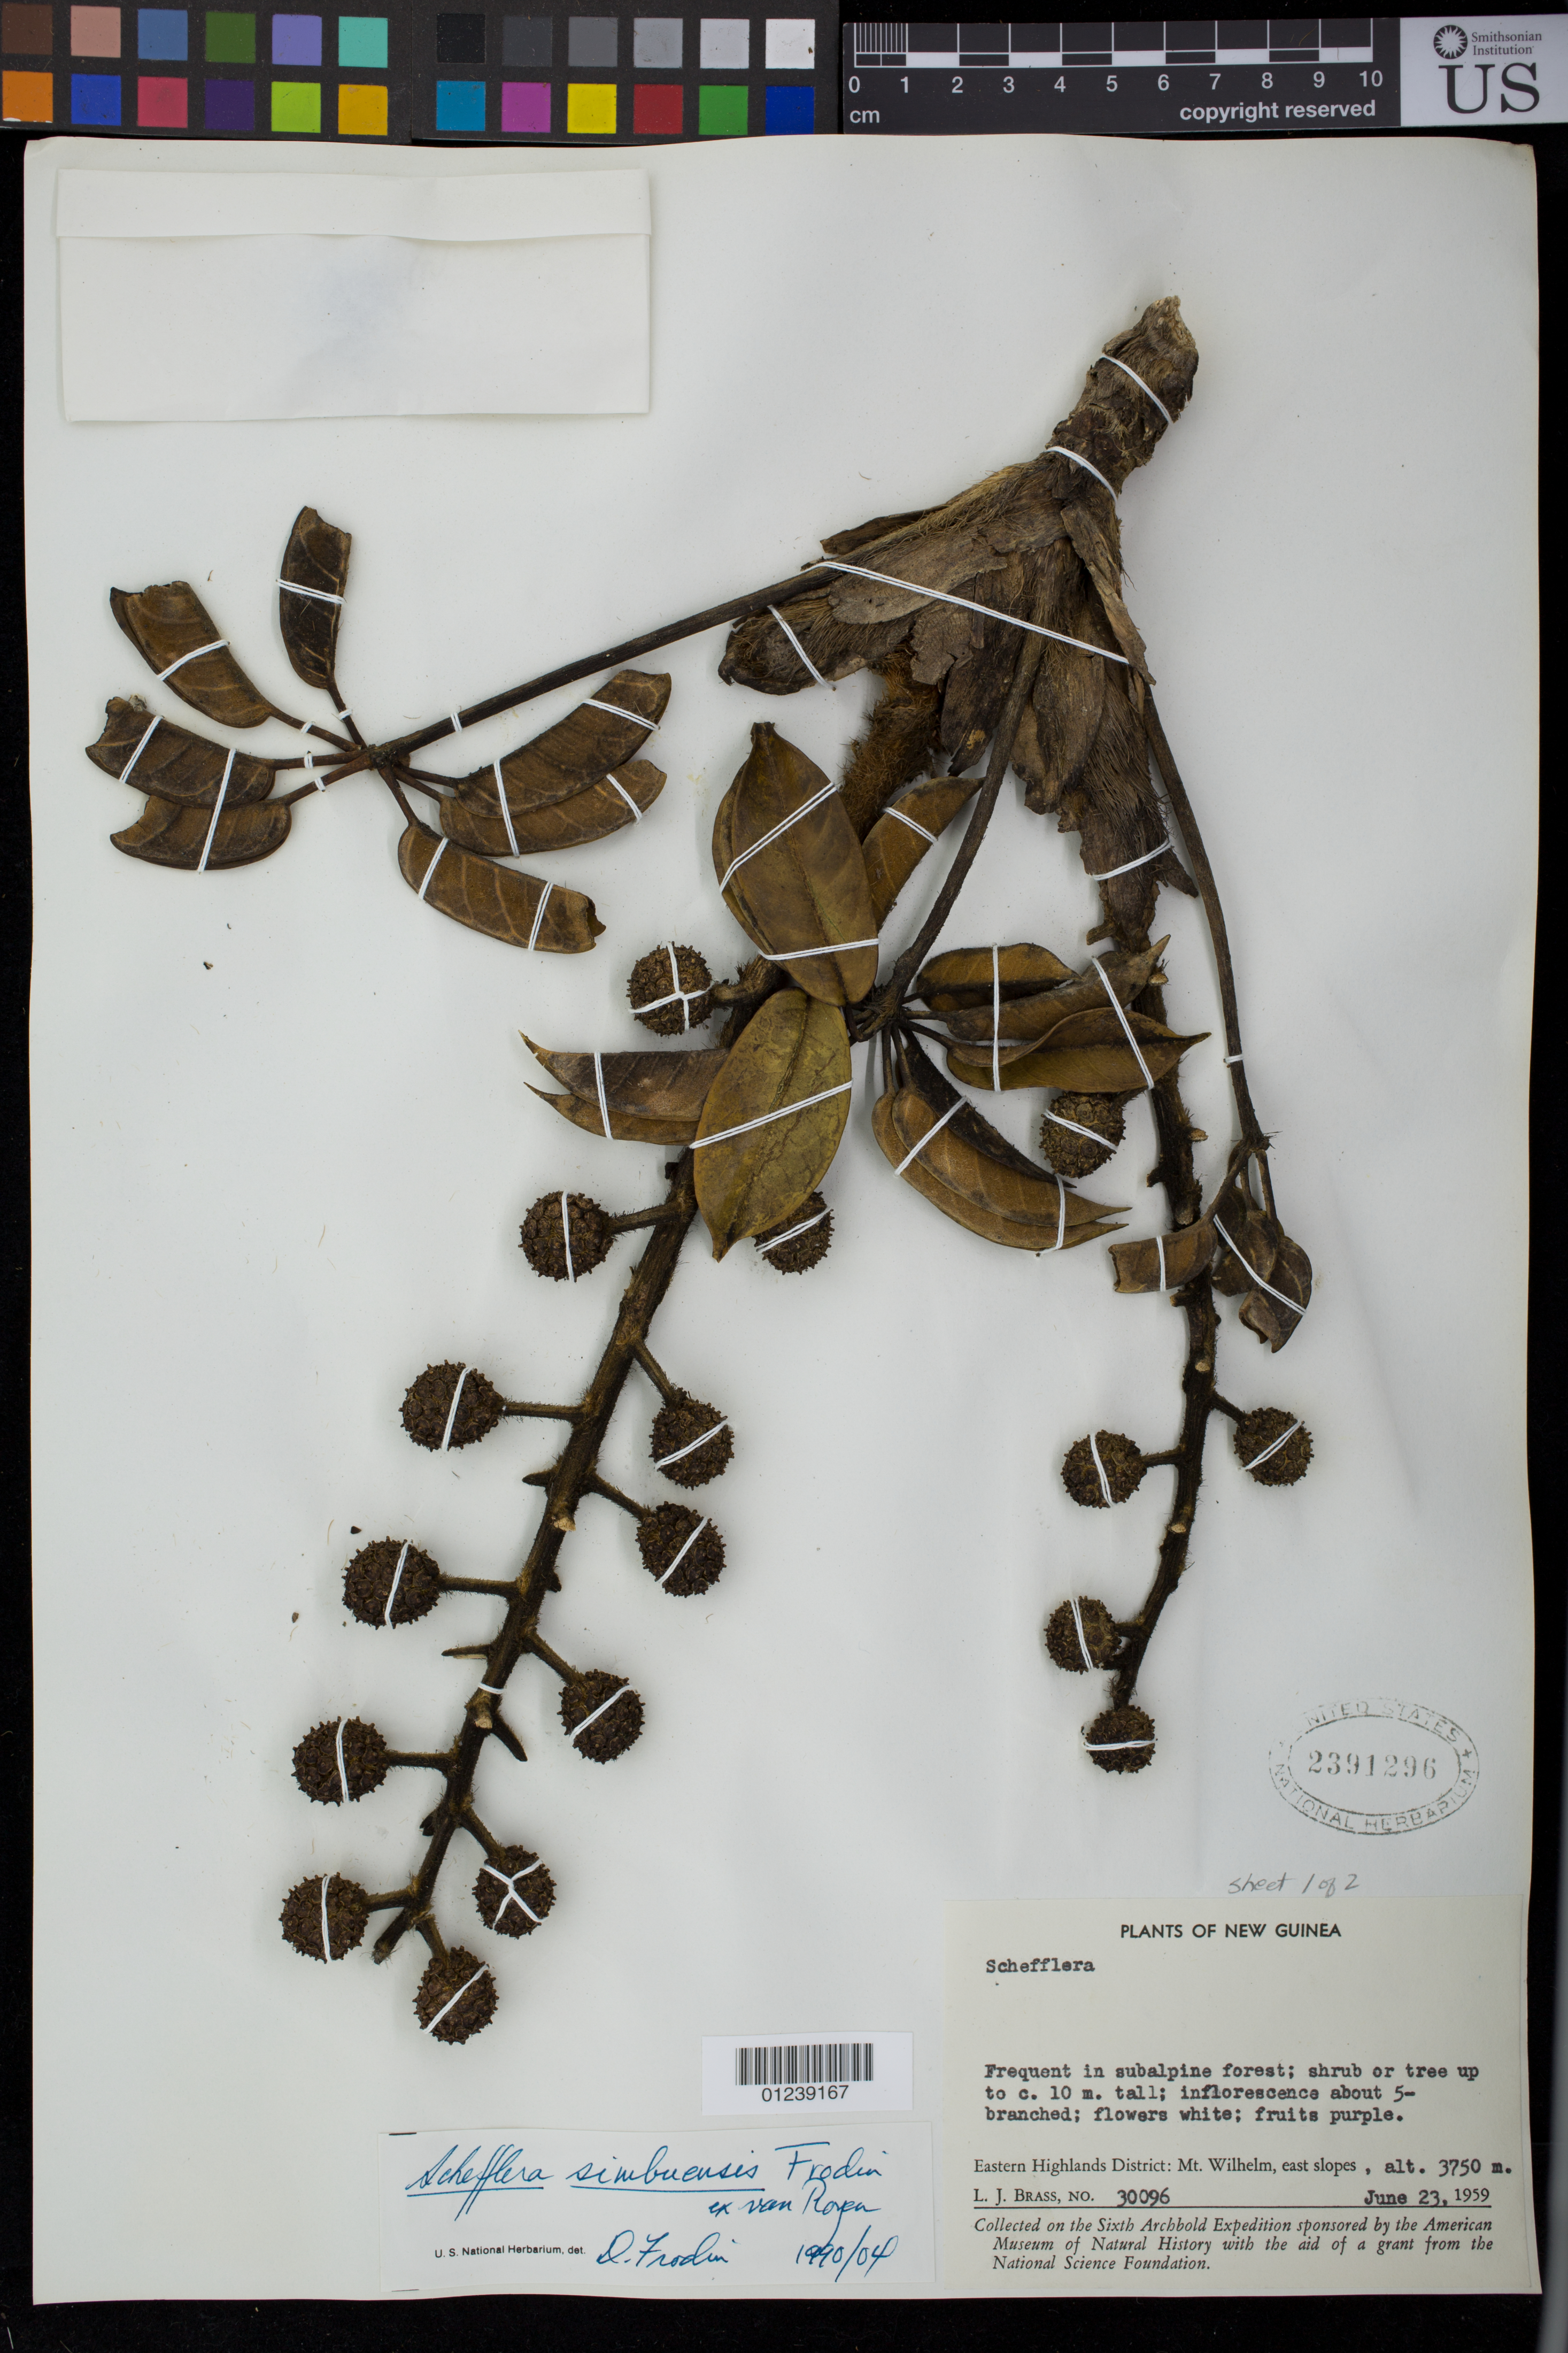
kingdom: Plantae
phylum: Tracheophyta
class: Magnoliopsida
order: Apiales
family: Araliaceae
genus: Heptapleurum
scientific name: Heptapleurum simbuense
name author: (Frodin) G. M. Plunkett & Lowry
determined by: Wagner, W. L., (BOT), Smithsonian Institution - National Museum of Natural History (UNITED STATES)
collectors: L. J. Brass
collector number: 30096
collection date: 1959-06-23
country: Papua New Guinea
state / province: Eastern Highlands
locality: Mt. Wilhelm, east slopes.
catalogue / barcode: US 2391296